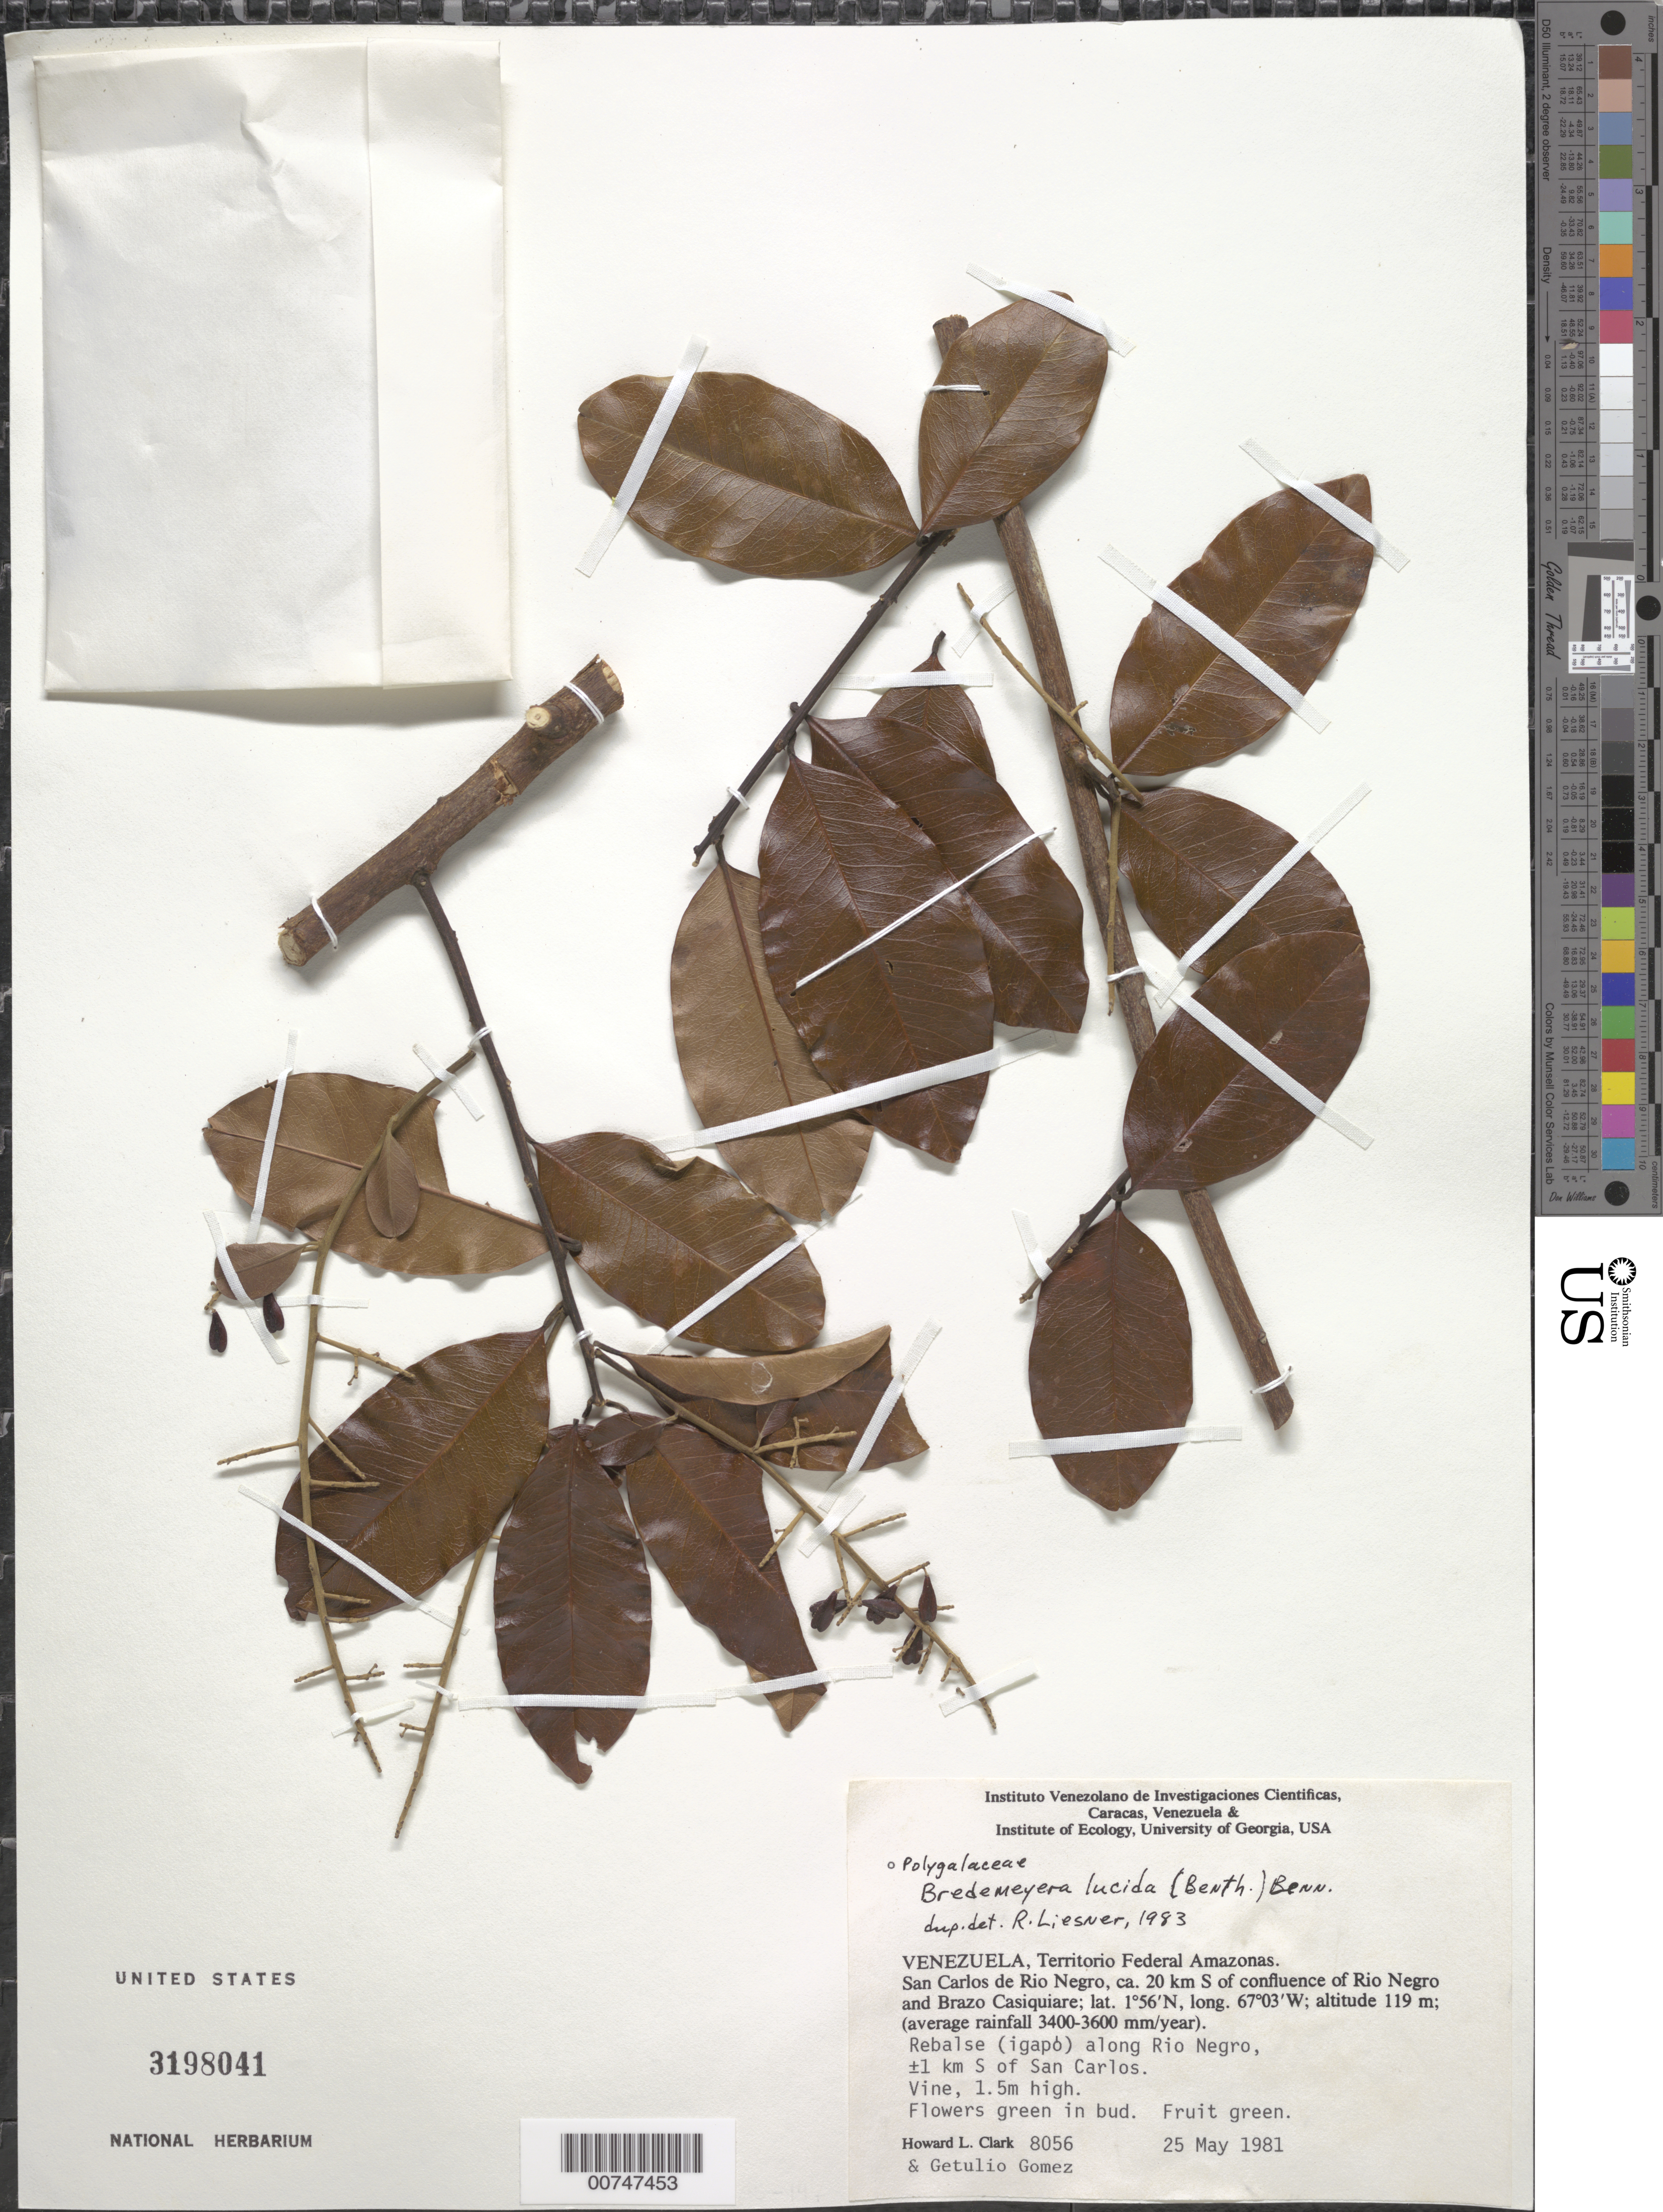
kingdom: Plantae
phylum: Tracheophyta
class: Magnoliopsida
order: Fabales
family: Polygalaceae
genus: Bredemeyera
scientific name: Bredemeyera lucida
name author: (Benth.) Klotzsch ex Hassk.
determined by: Liesner, R. L.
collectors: H. L. Clark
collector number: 8056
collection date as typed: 25-May-81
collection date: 1981-05-25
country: Venezuela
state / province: Amazonas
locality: San Carlos de Río Negro, ca. 20 km S of confluence of Río Negro and Brazo Casiquiare, 1 km S of San Carlos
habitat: Rebalse (igapo) along river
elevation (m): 119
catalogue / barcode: US 3198041